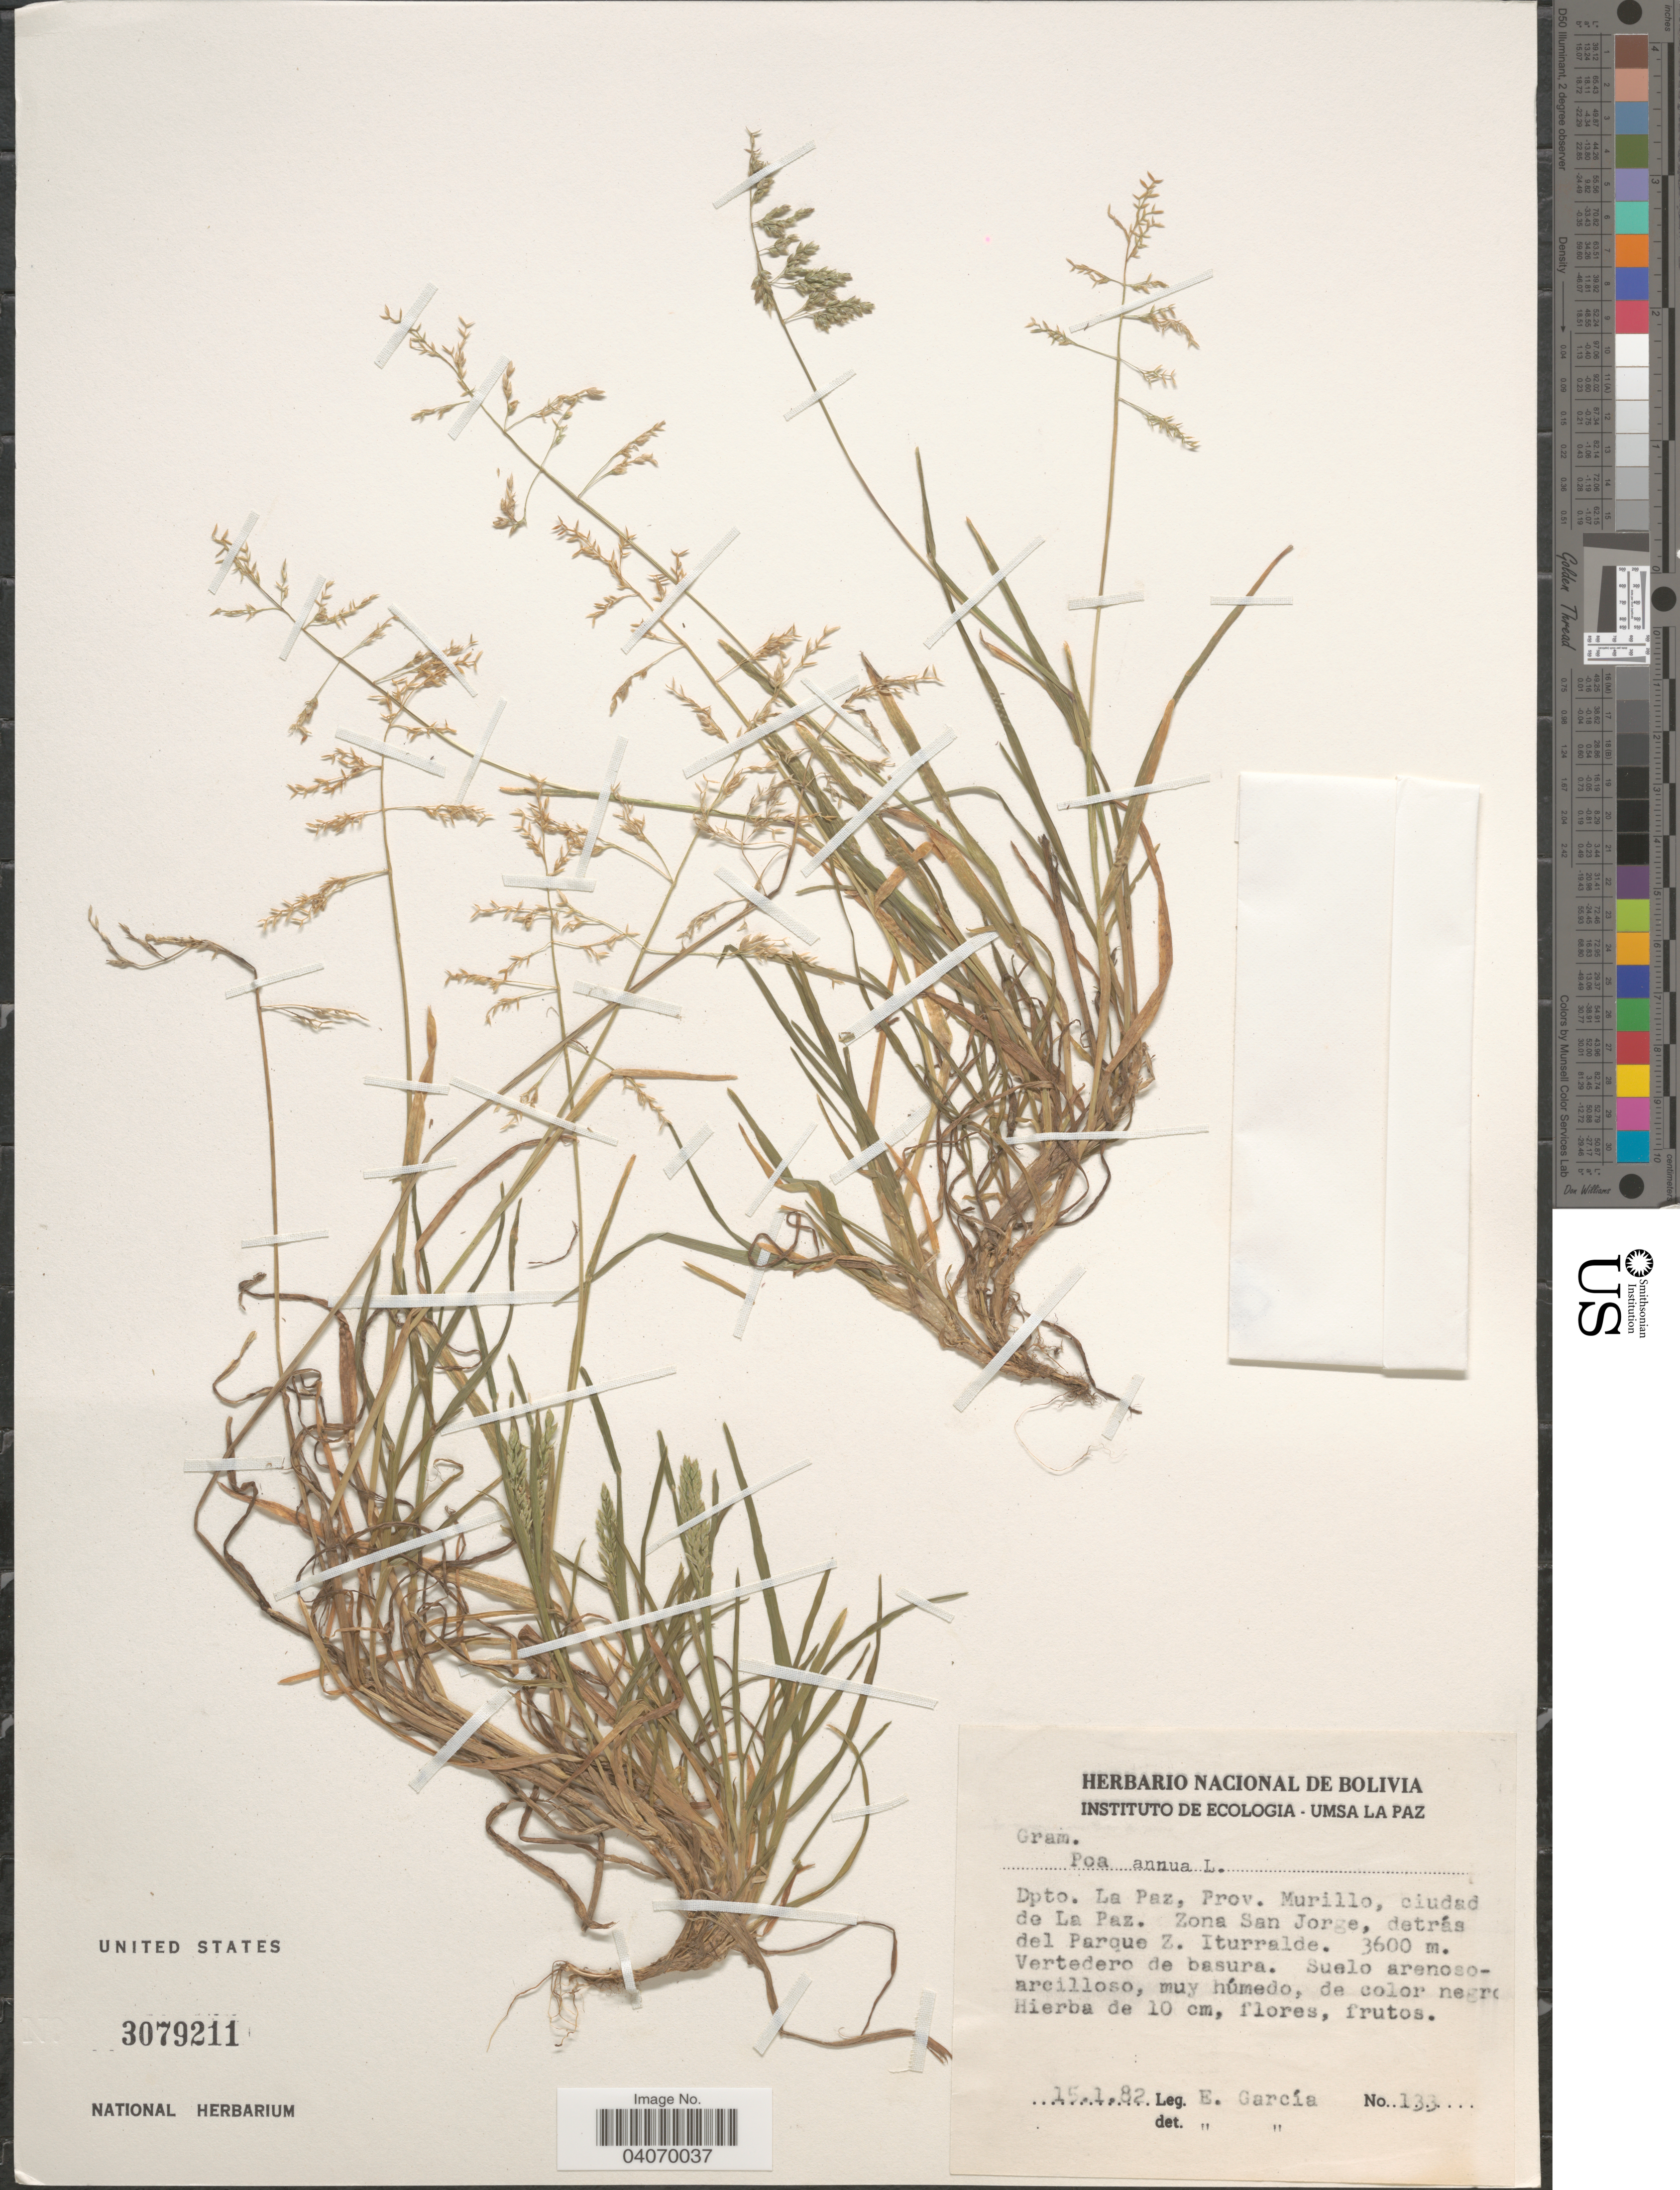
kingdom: Plantae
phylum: Tracheophyta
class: Liliopsida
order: Poales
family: Poaceae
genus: Poa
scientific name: Poa annua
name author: L.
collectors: E. García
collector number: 133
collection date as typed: Transcribed d/m/y: 15/1/82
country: Bolivia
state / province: La Paz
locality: Dpto. La Paz, Prov. Murillo, ciudad de La Paz. Zona San Jorge, detrás del Parque Z. Iturralde.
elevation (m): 3600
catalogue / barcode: US 3079211